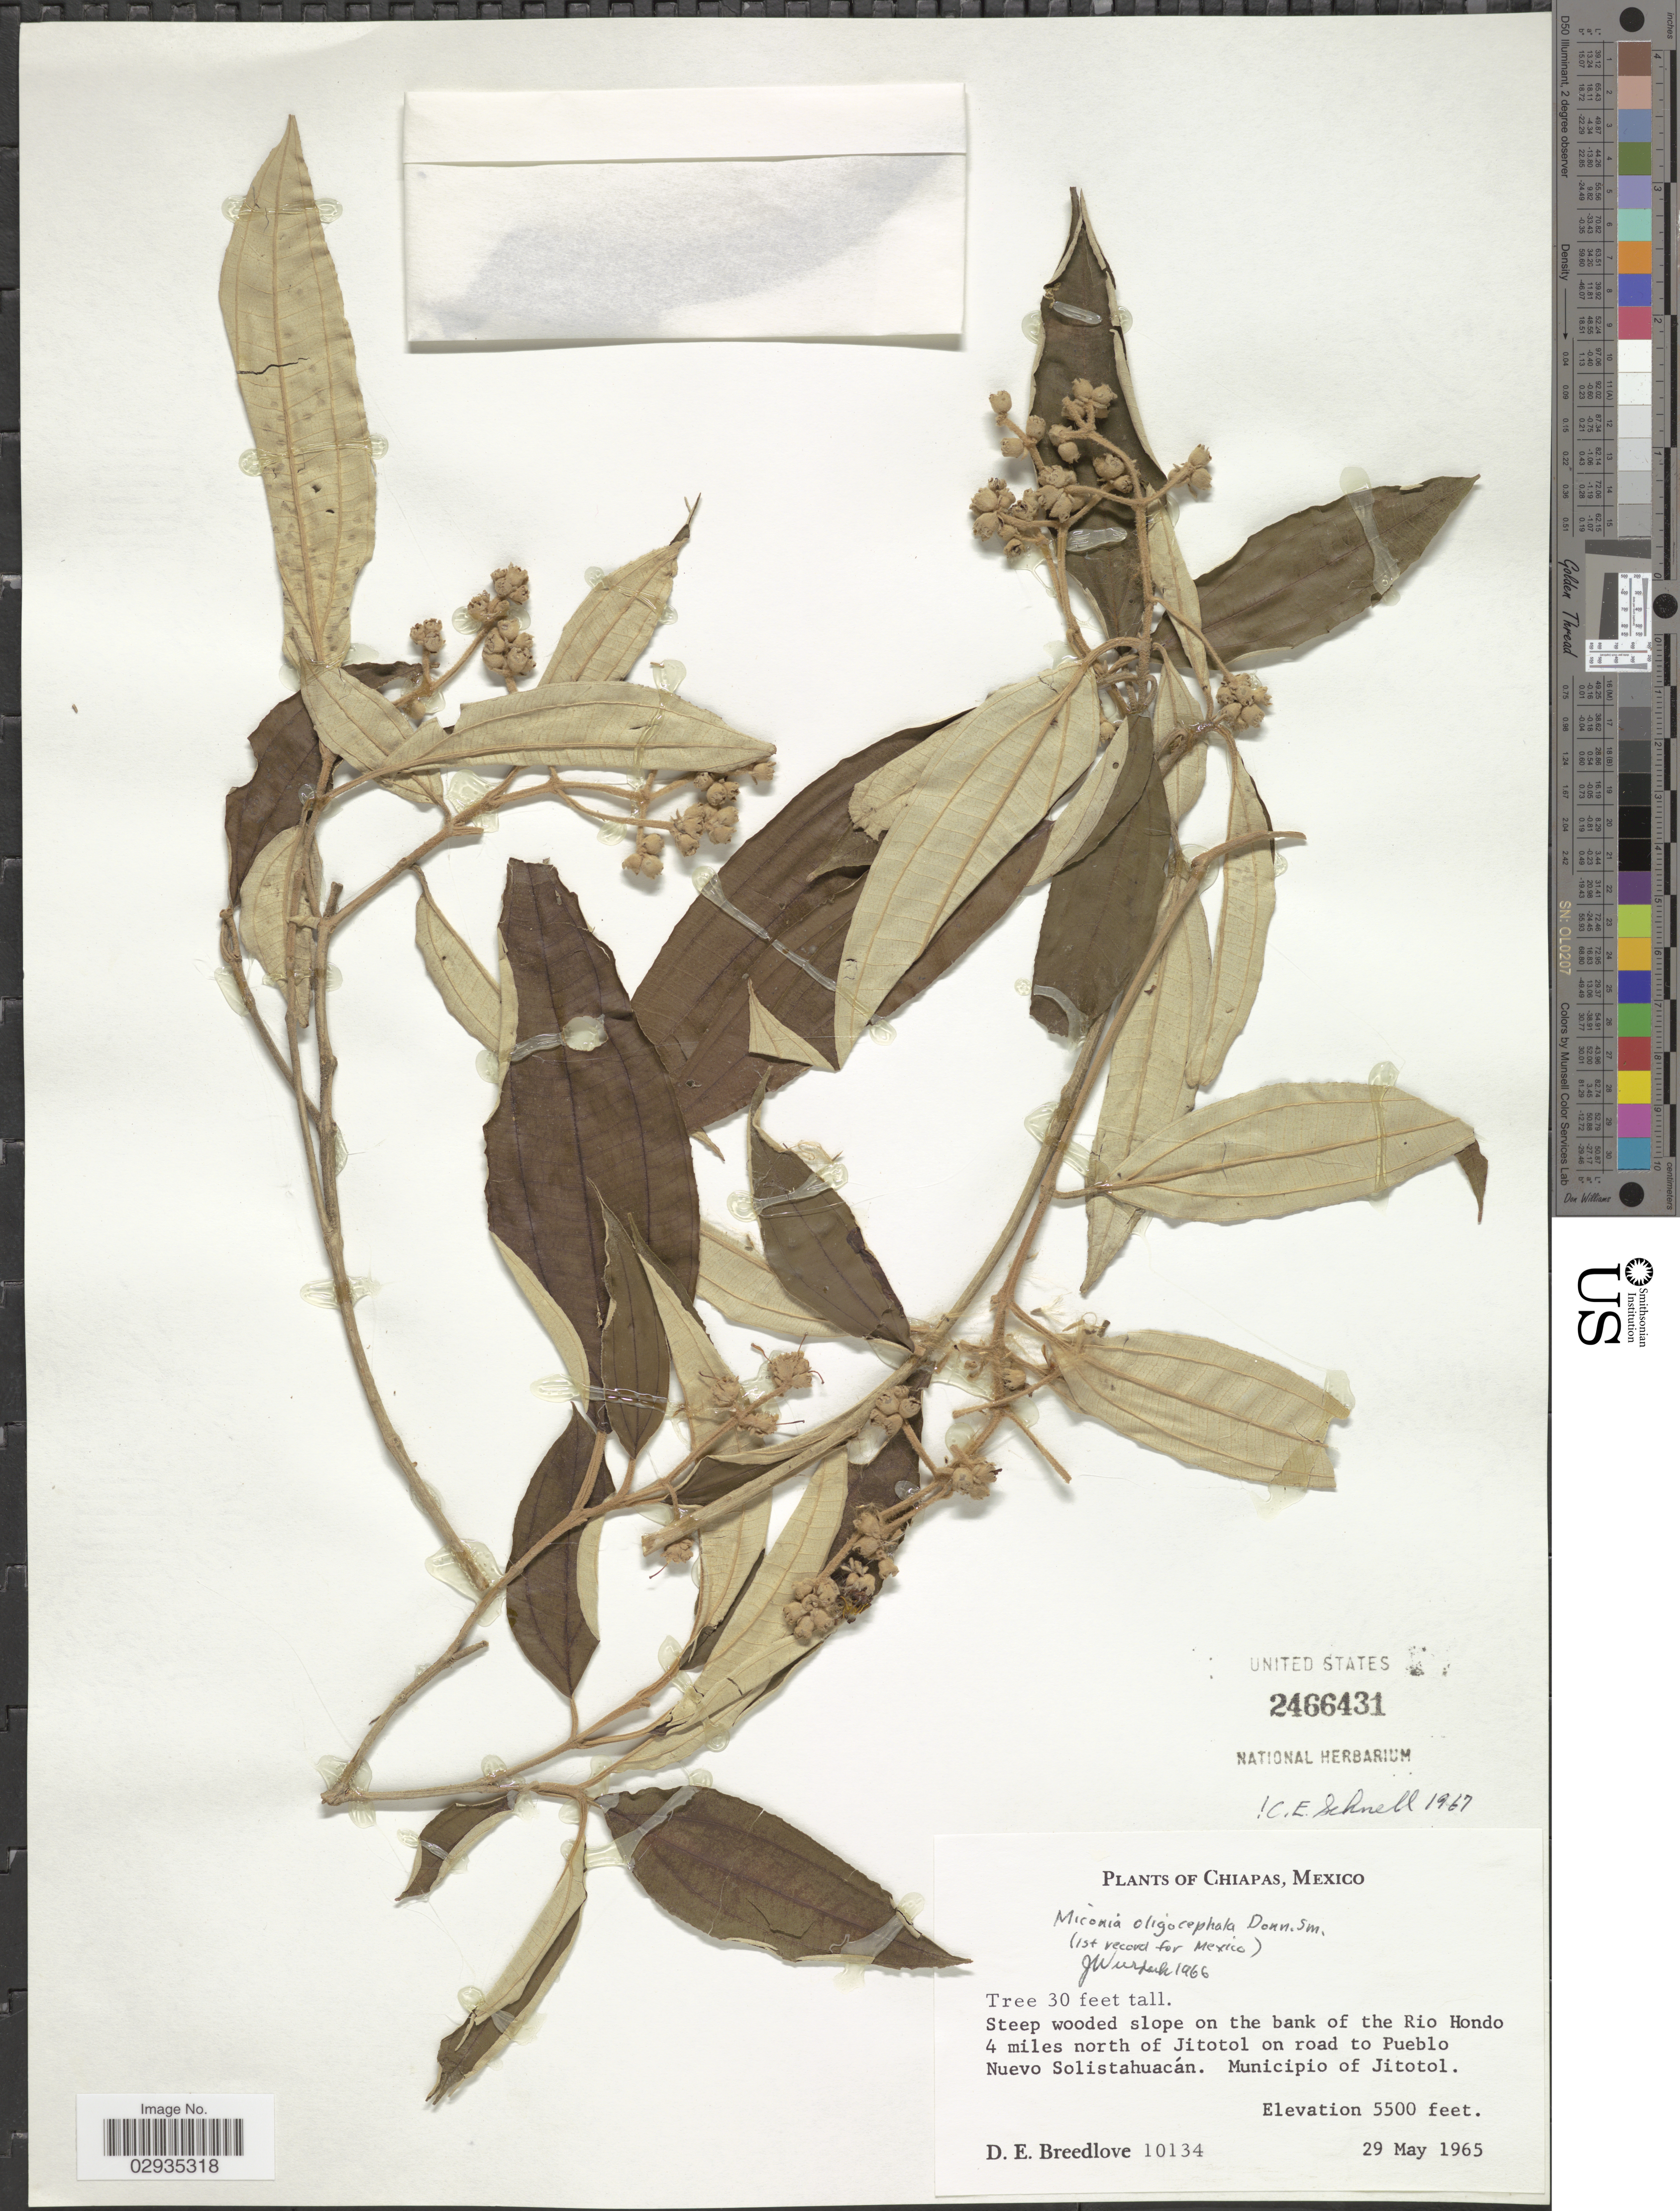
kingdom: Plantae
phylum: Tracheophyta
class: Magnoliopsida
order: Myrtales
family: Melastomataceae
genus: Miconia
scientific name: Miconia oligocephala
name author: Donn. Sm.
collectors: D. E. Breedlove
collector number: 10134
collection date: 1965-05-29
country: Mexico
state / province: Chiapas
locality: Steep wooded slope on the bank of the Rio Hondo 4 miles north of Jitotol on road to Pueblo, Nuevo Solistahuacán, Municipio of Jitotol.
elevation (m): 1676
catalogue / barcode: US 2466431